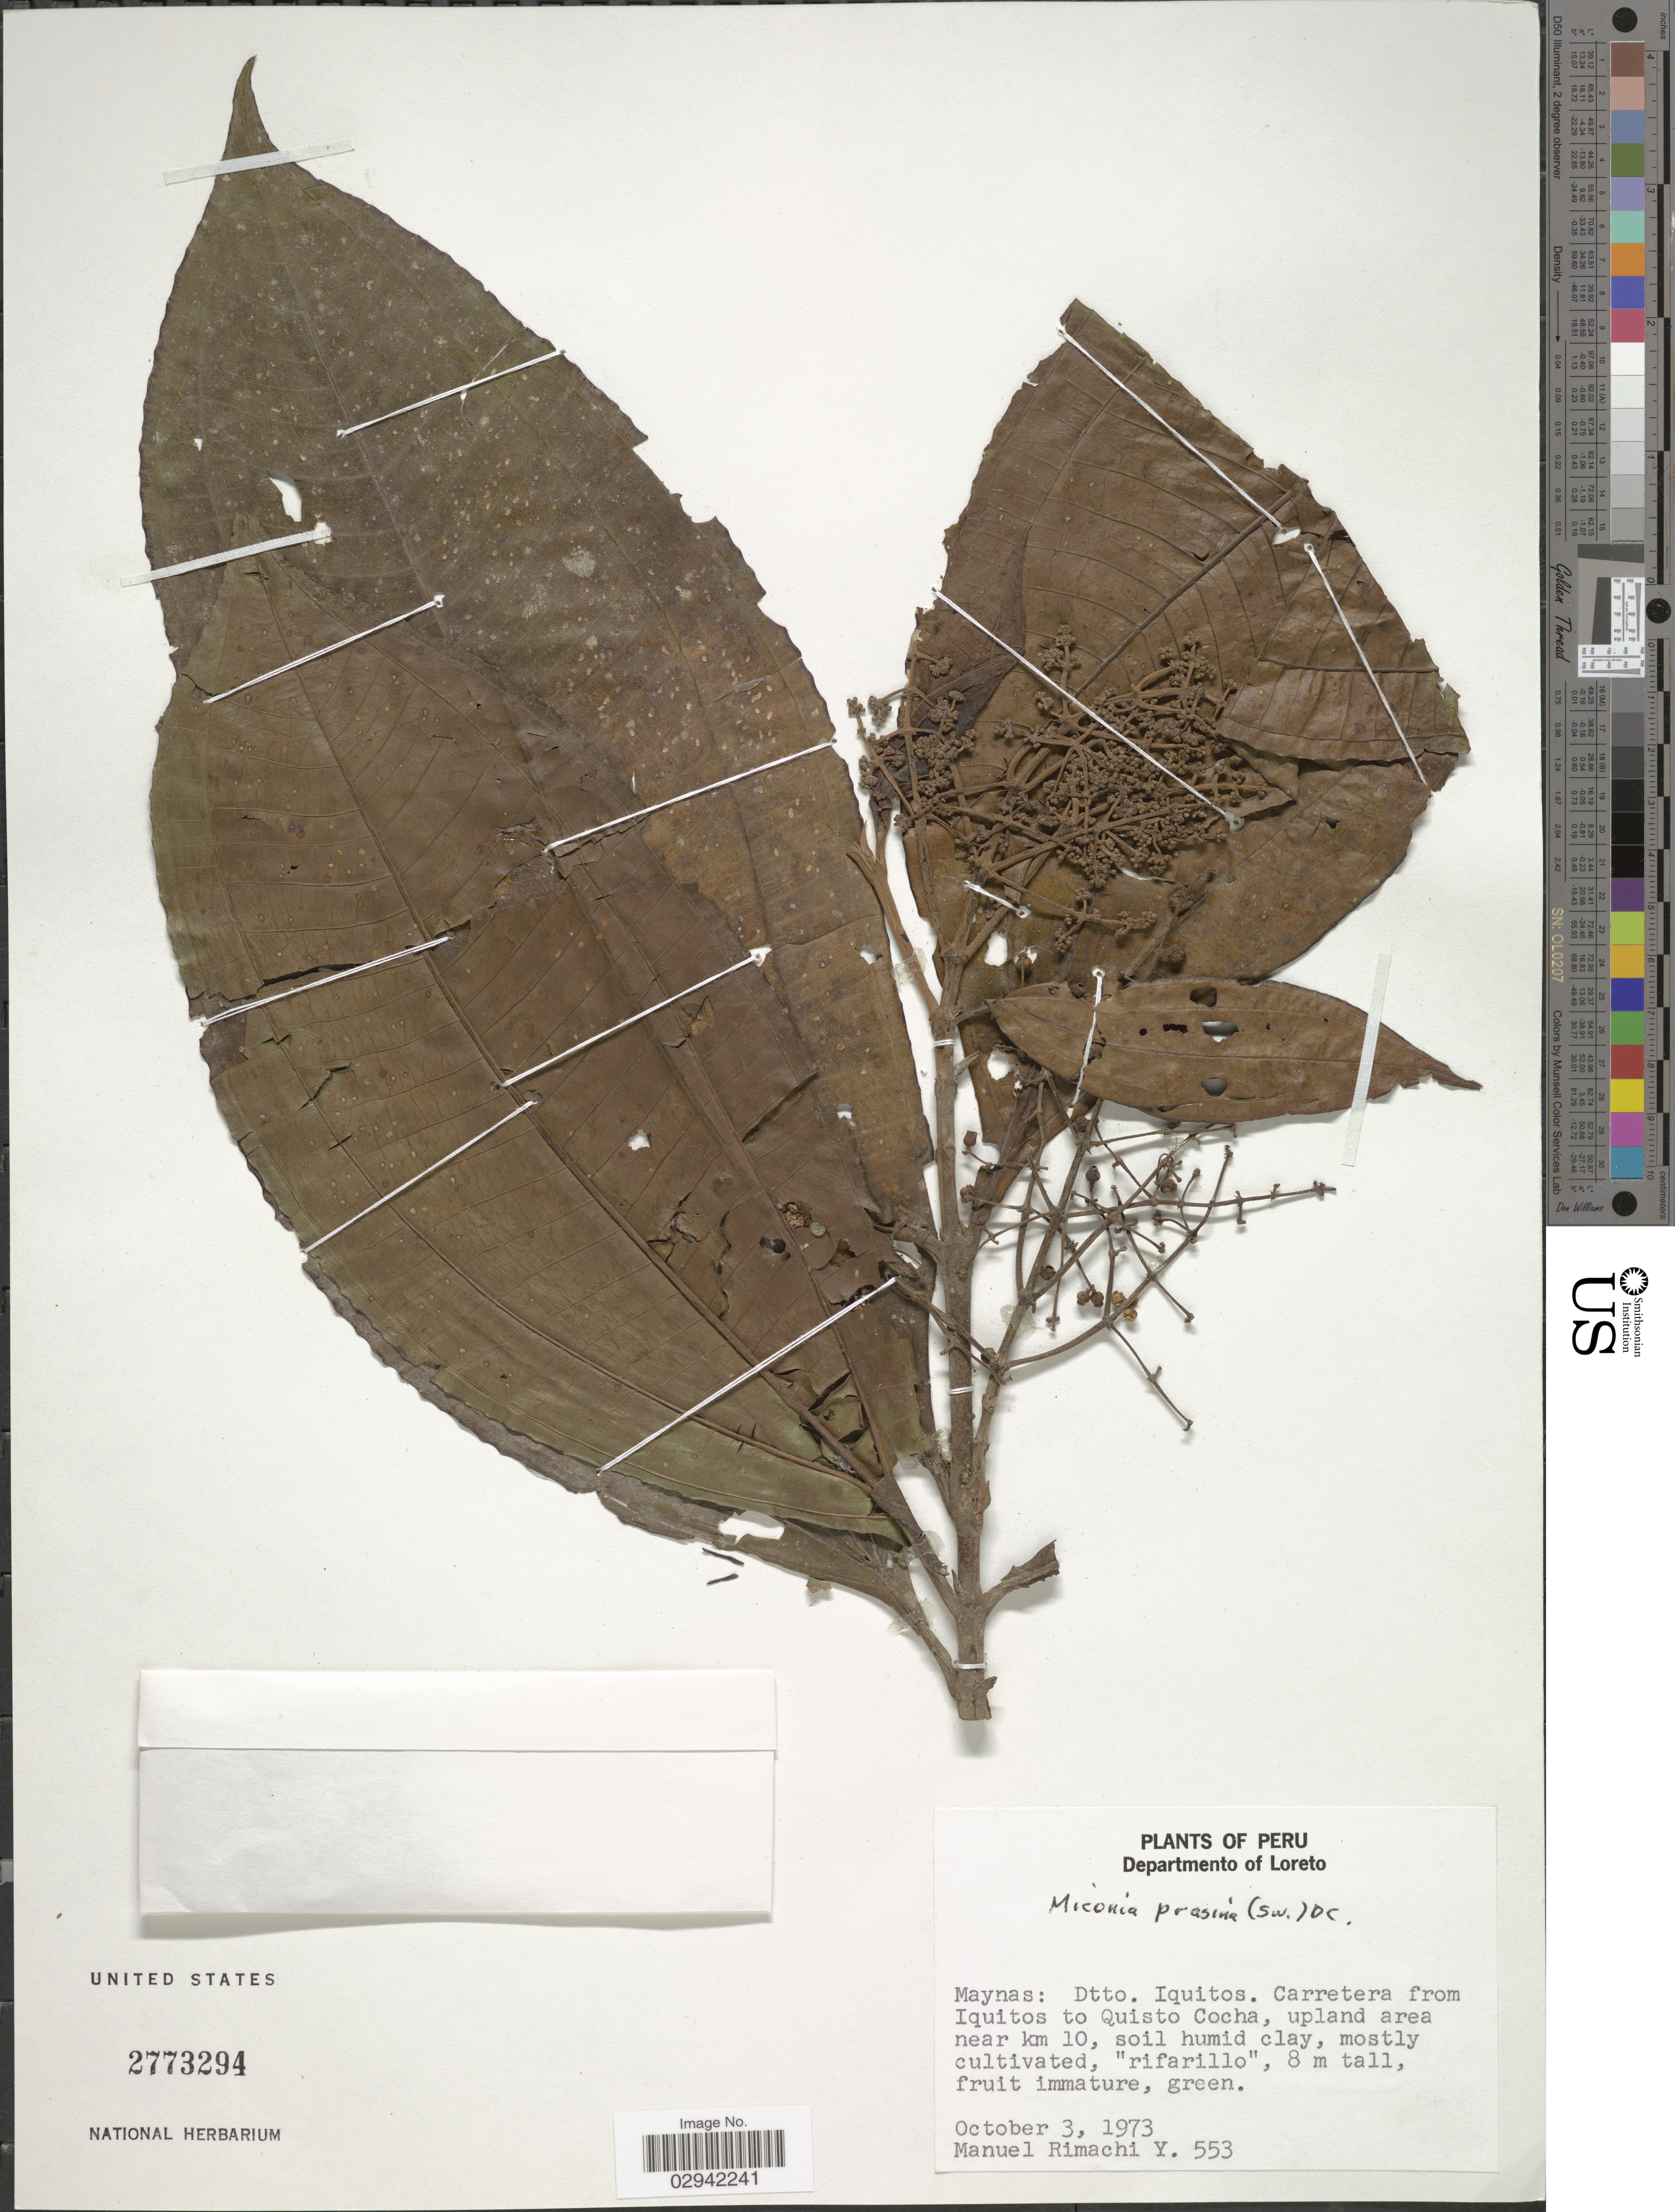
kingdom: Plantae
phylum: Tracheophyta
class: Magnoliopsida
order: Myrtales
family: Melastomataceae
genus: Miconia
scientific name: Miconia prasina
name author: (Sw.) DC.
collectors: M. Rimachi Y.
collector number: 553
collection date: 1973-10-03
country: Peru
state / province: Loreto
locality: Departmento of Loreto, Maynas: Dtto. Iquitos. Carretera from Iquitos to Quisto Cocha, upland area near km 10.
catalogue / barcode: US 2773294